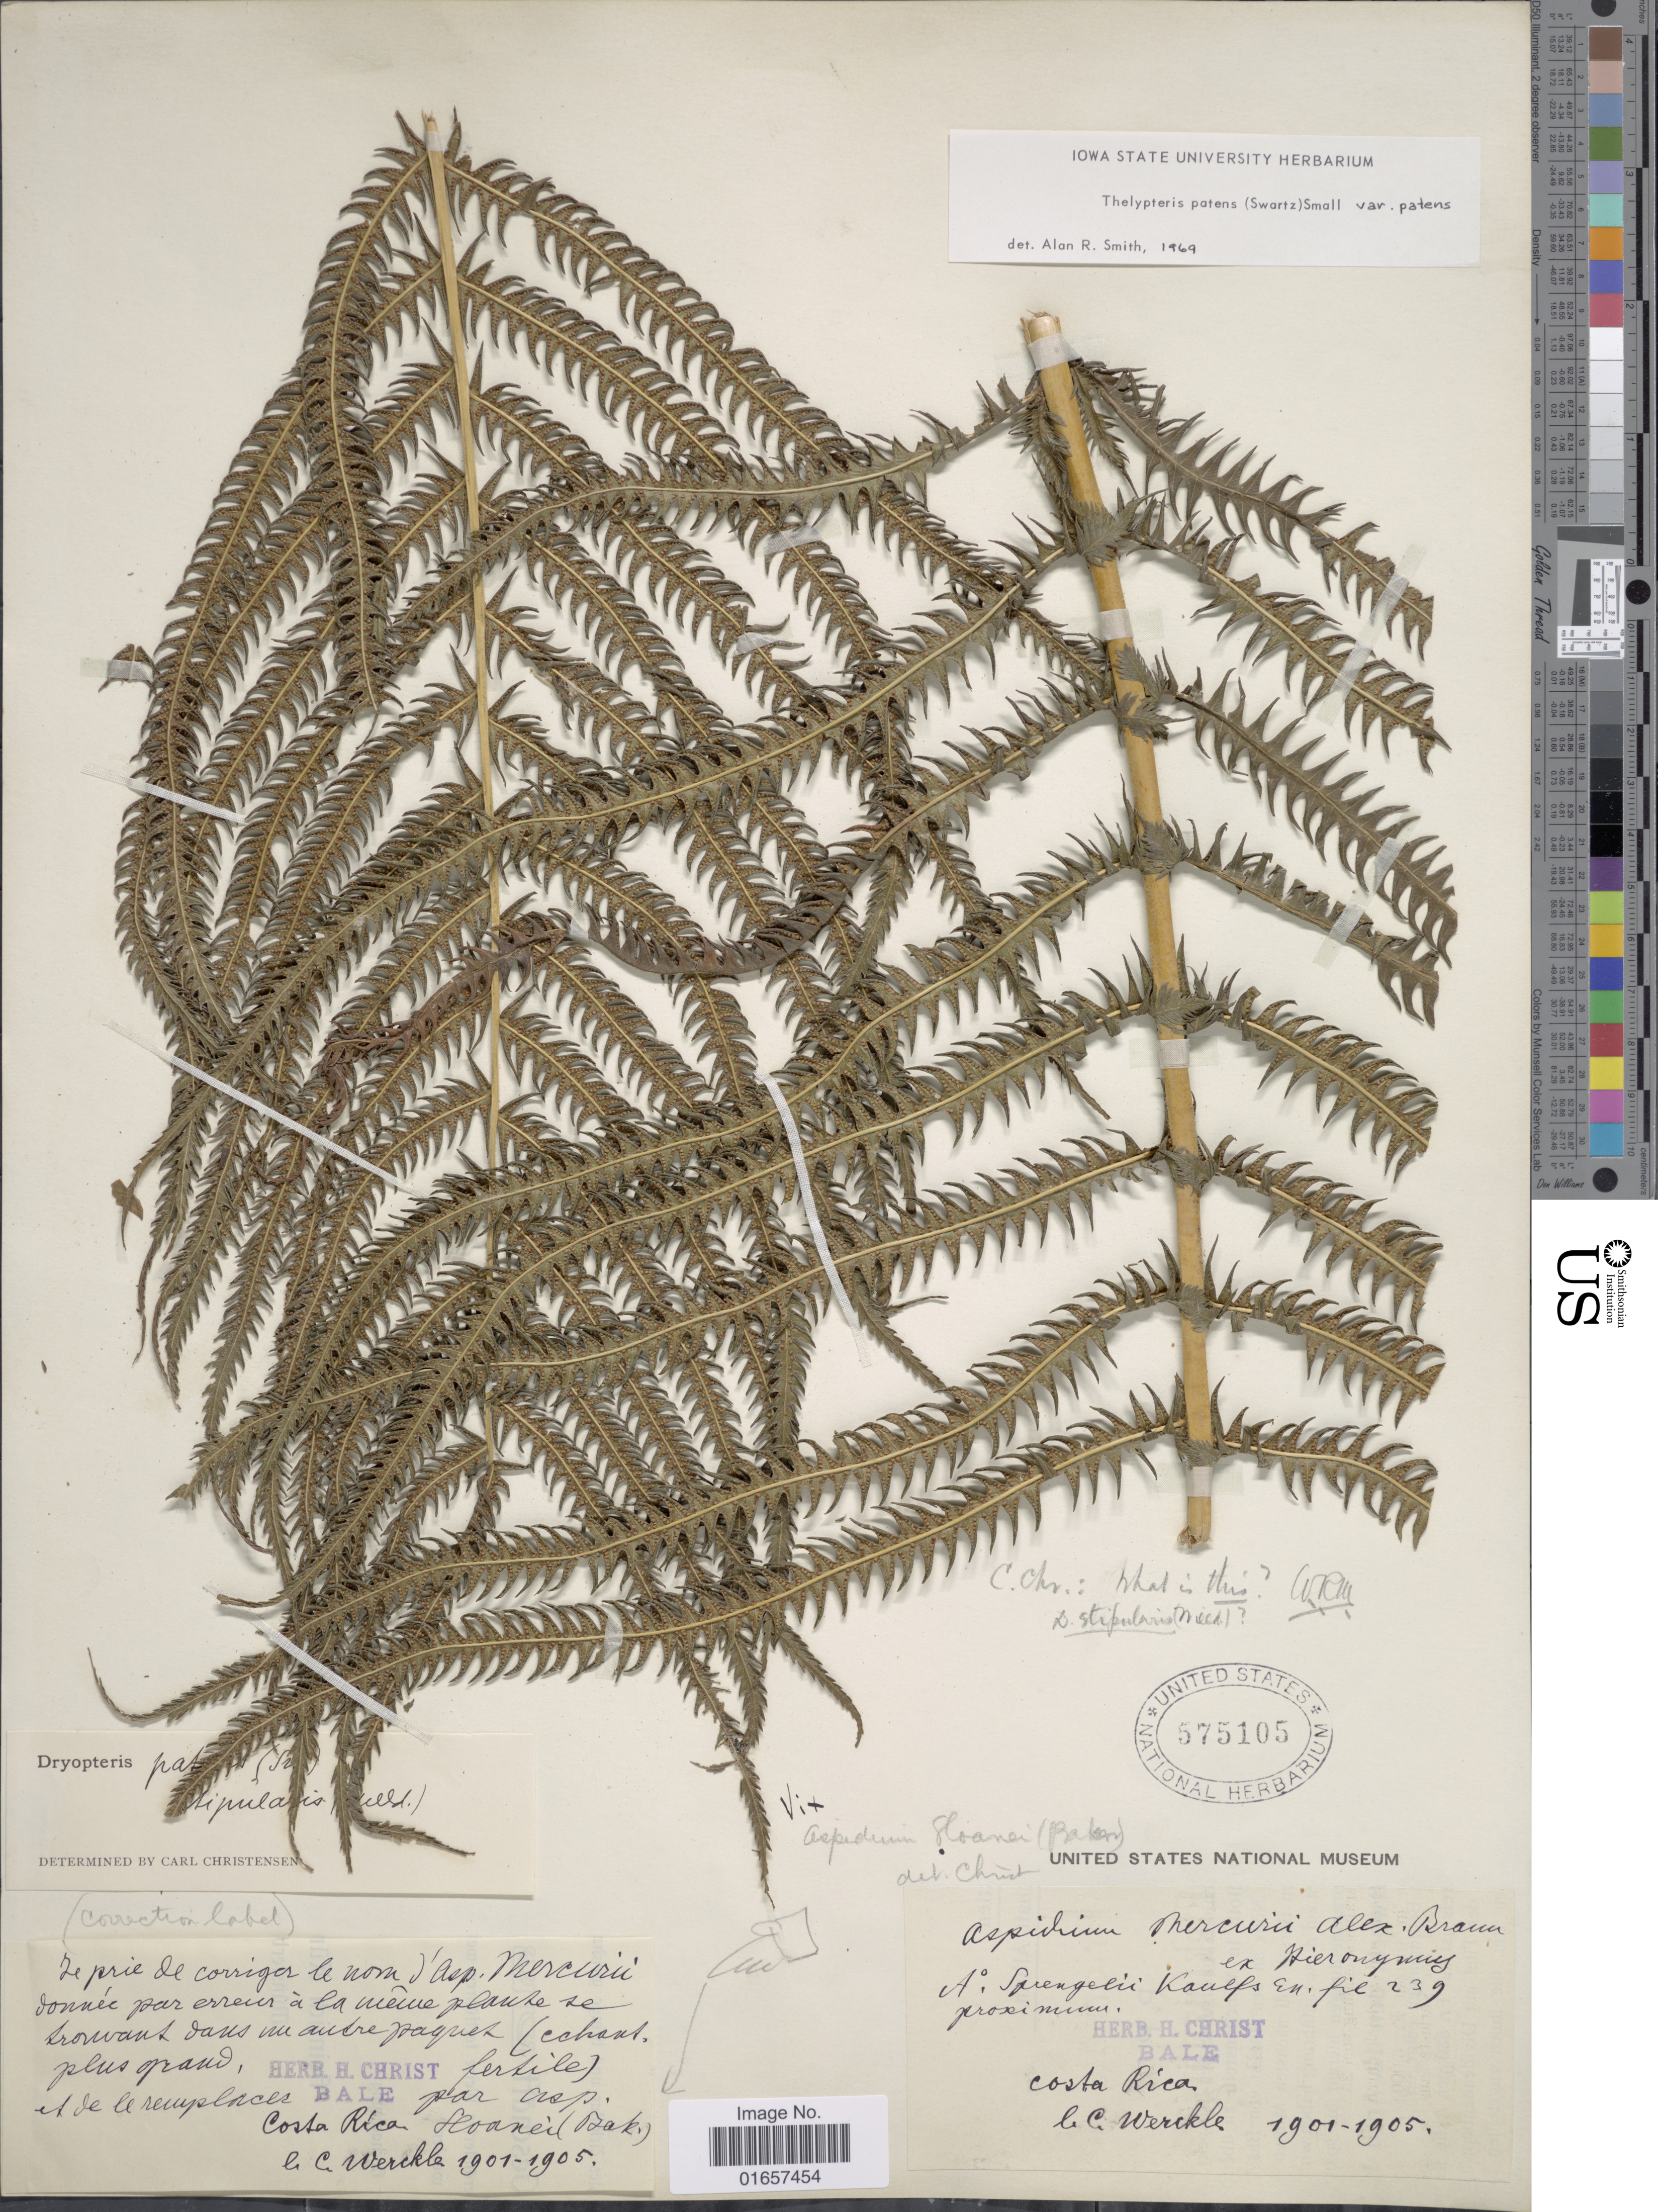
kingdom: Plantae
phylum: Tracheophyta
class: Polypodiopsida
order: Polypodiales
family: Thelypteridaceae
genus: Christella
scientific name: Christella patens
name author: (Sw.) Holttum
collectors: C. C Wercklé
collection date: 1901/1905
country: Costa Rica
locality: Costa Rica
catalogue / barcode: US 575105